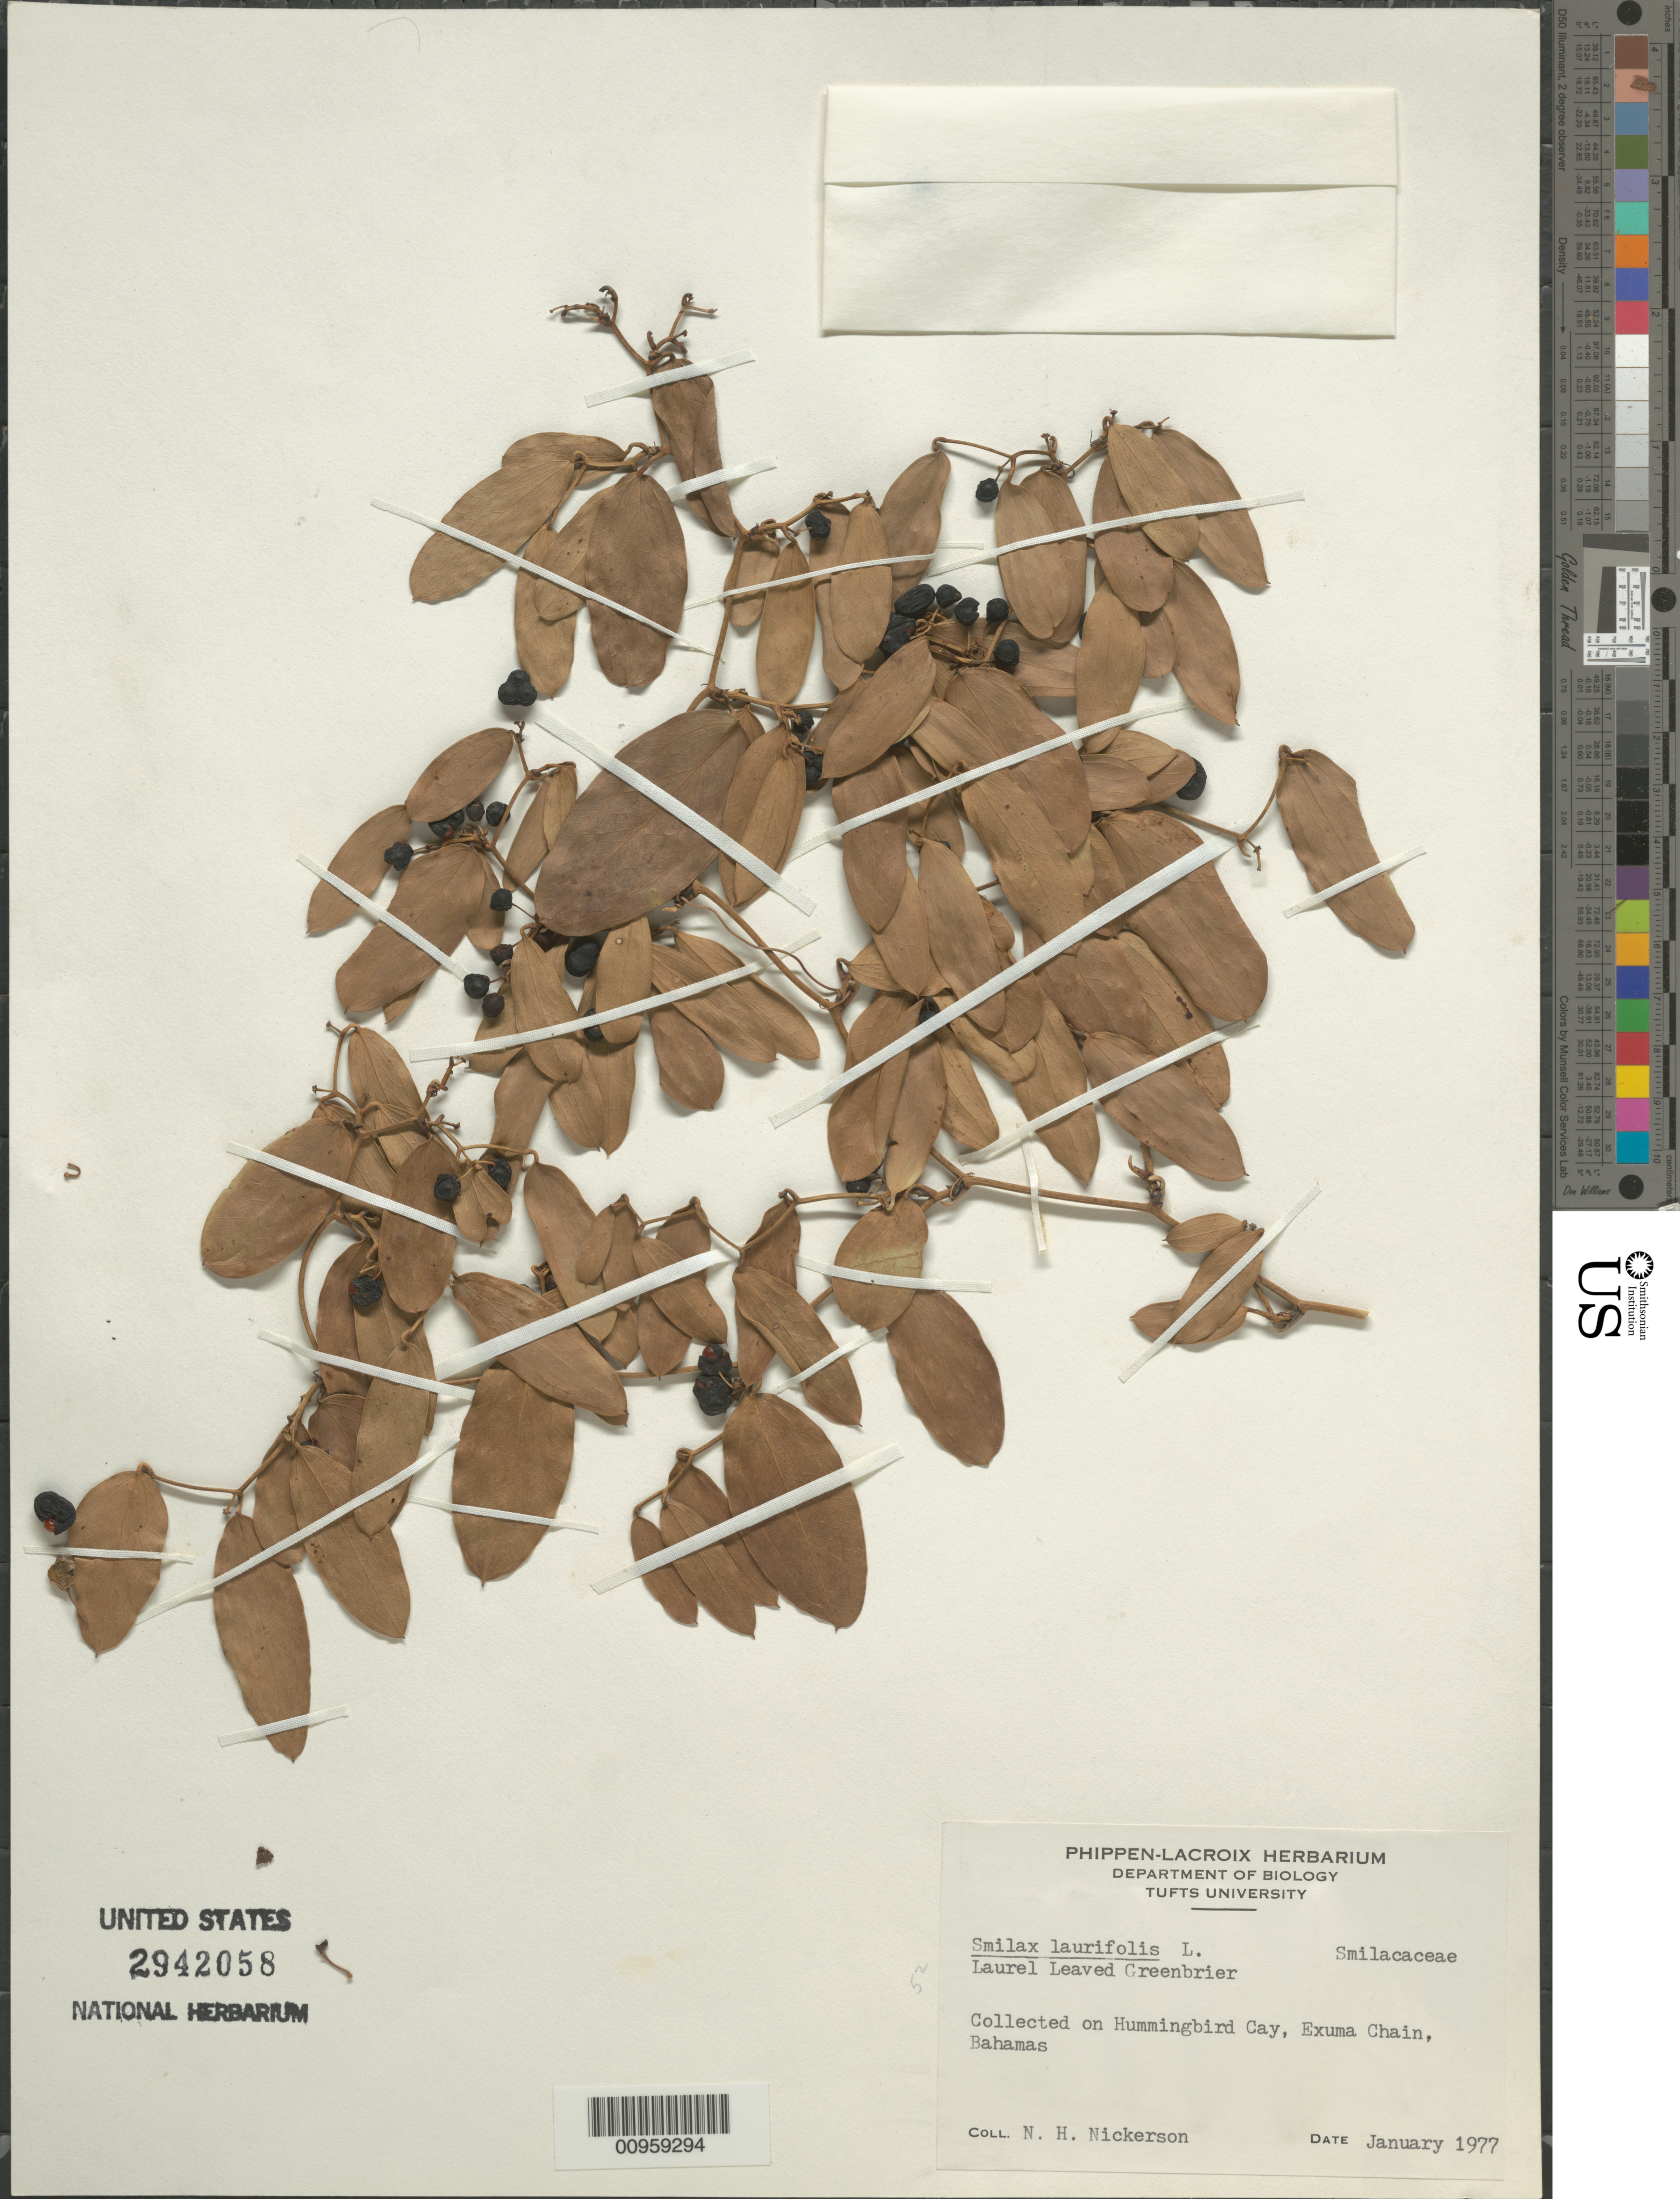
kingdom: Plantae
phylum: Tracheophyta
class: Liliopsida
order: Liliales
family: Smilacaceae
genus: Smilax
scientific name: Smilax laurifolia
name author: L.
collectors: N. Nickerson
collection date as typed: Jan 1977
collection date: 1977-01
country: Bahamas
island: Exuma Chain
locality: Hummingbird Cay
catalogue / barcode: US 2942058